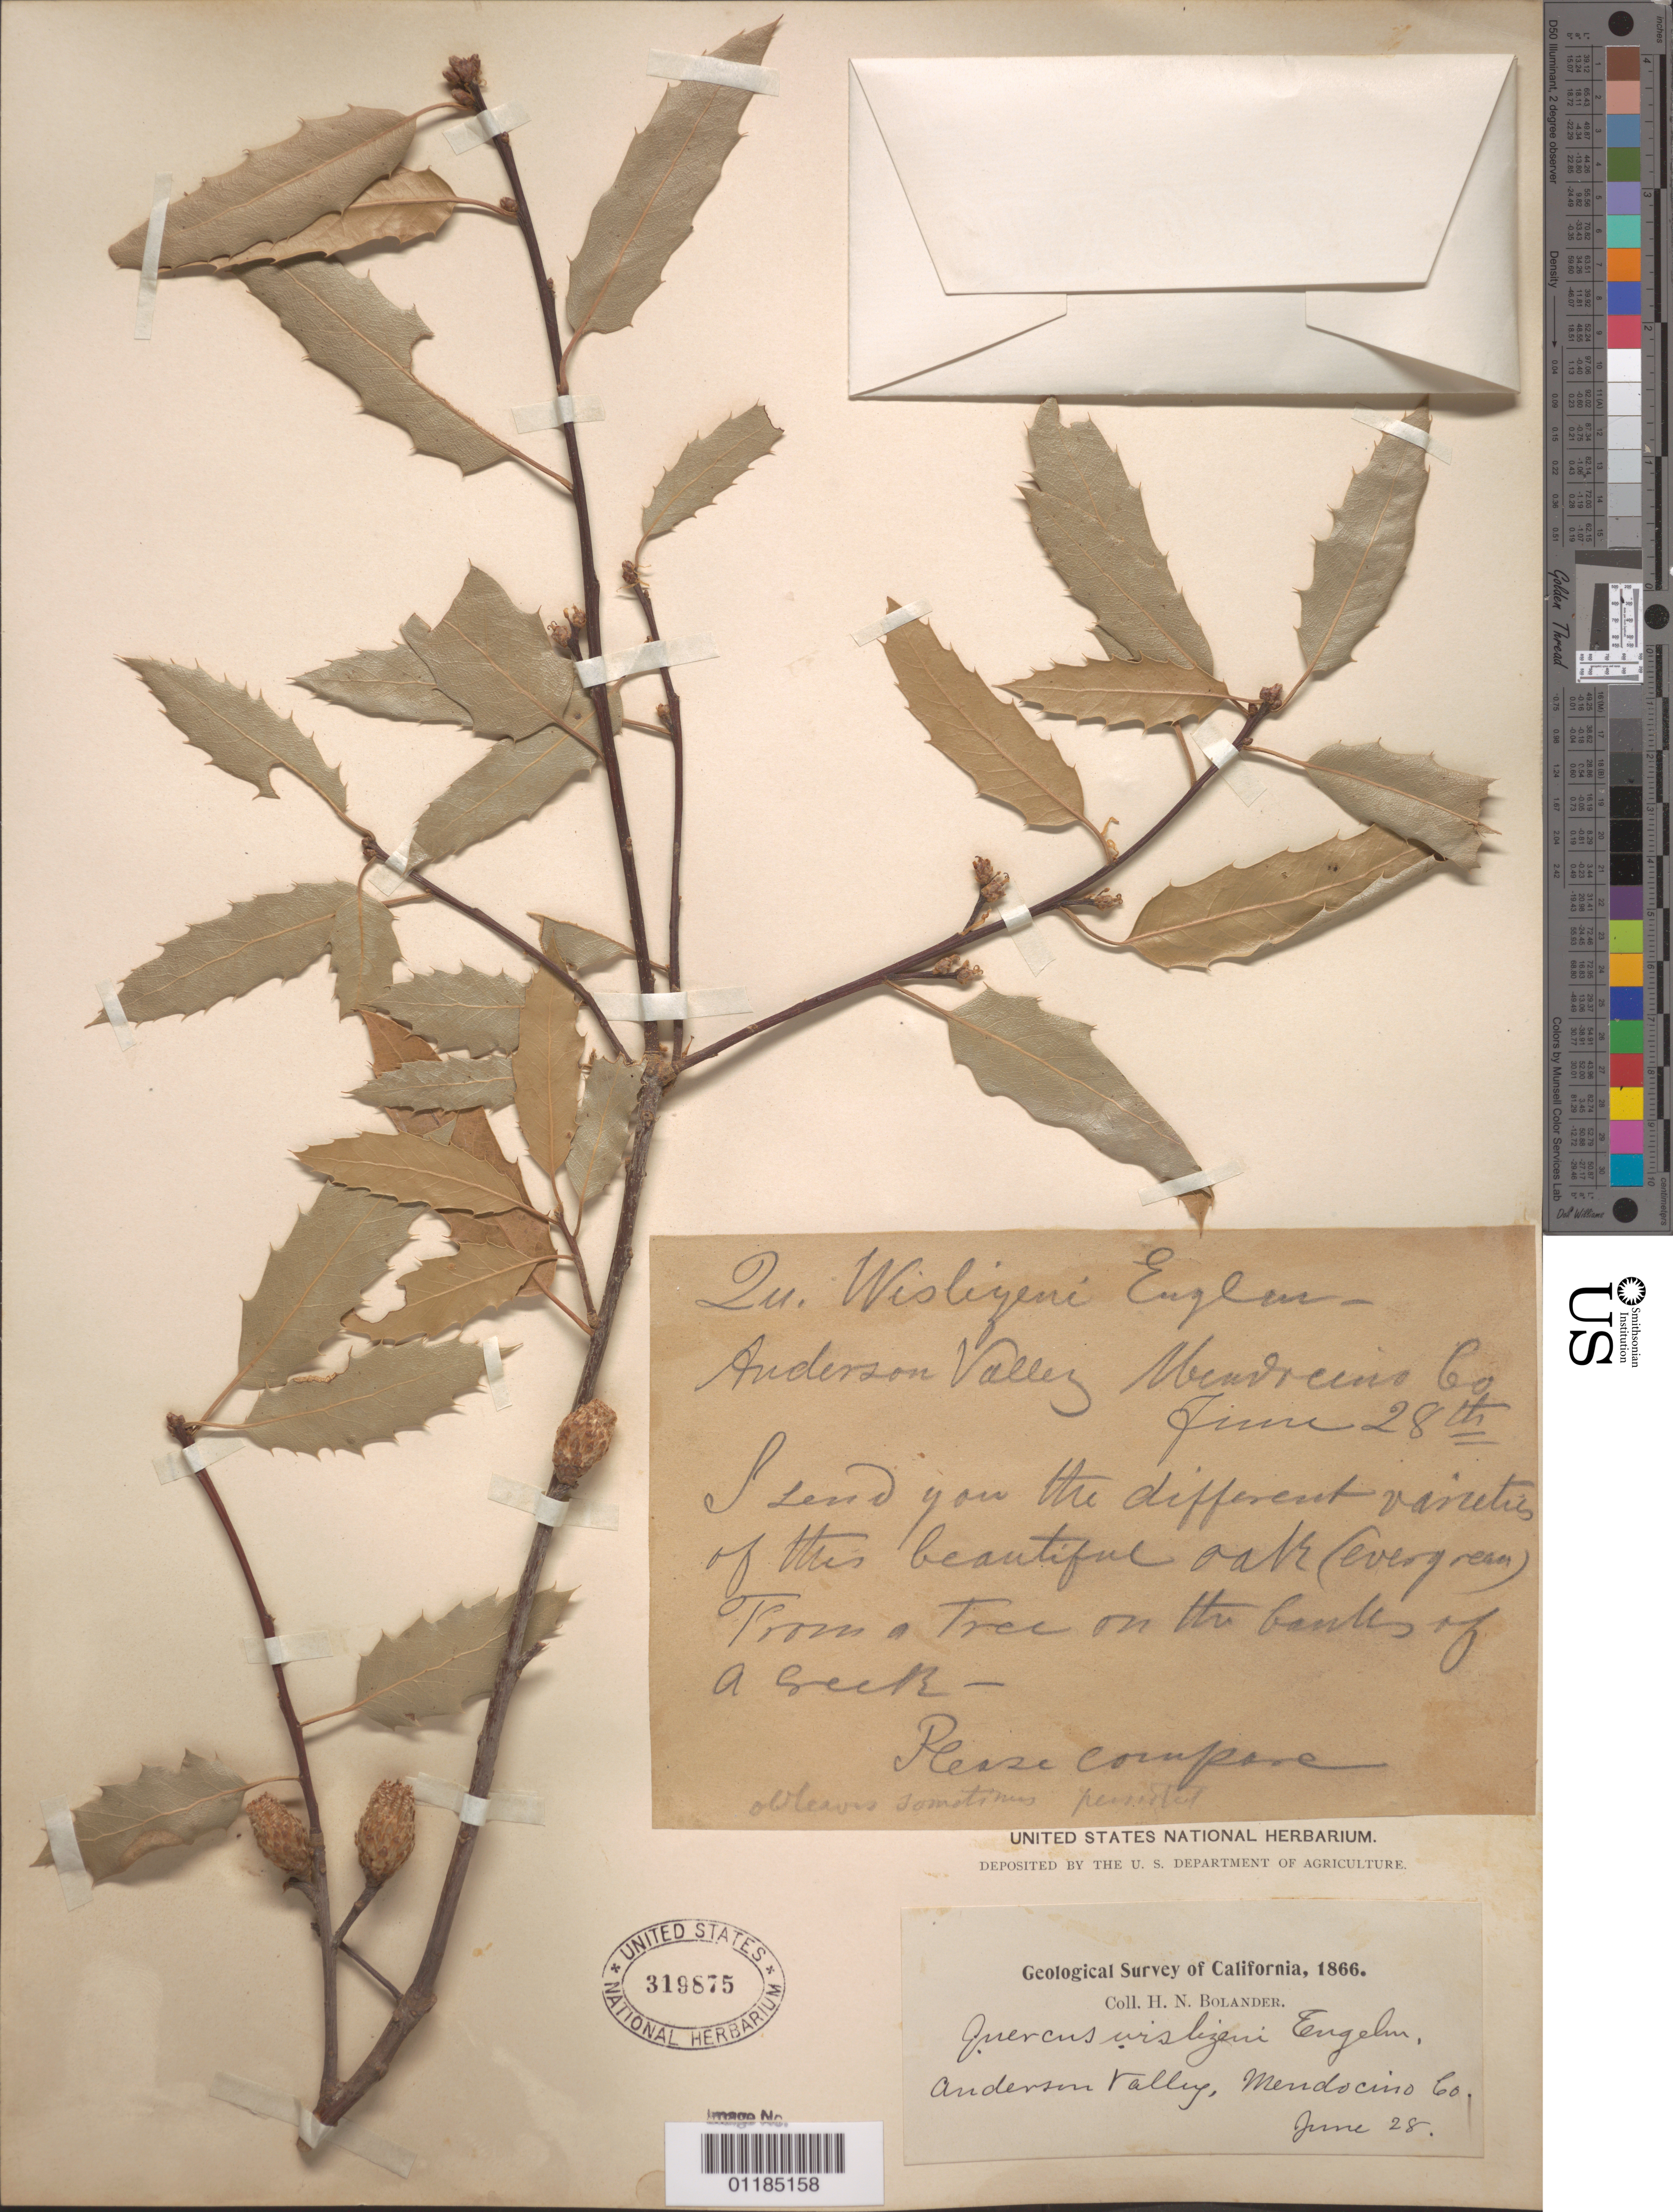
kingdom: Plantae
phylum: Tracheophyta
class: Magnoliopsida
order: Fagales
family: Fagaceae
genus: Quercus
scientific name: Quercus wislizeni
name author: A. DC.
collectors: H. Bolander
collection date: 1866-06-28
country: United States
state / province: California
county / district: Mendocino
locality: Anderson Valley.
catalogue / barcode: US 319875